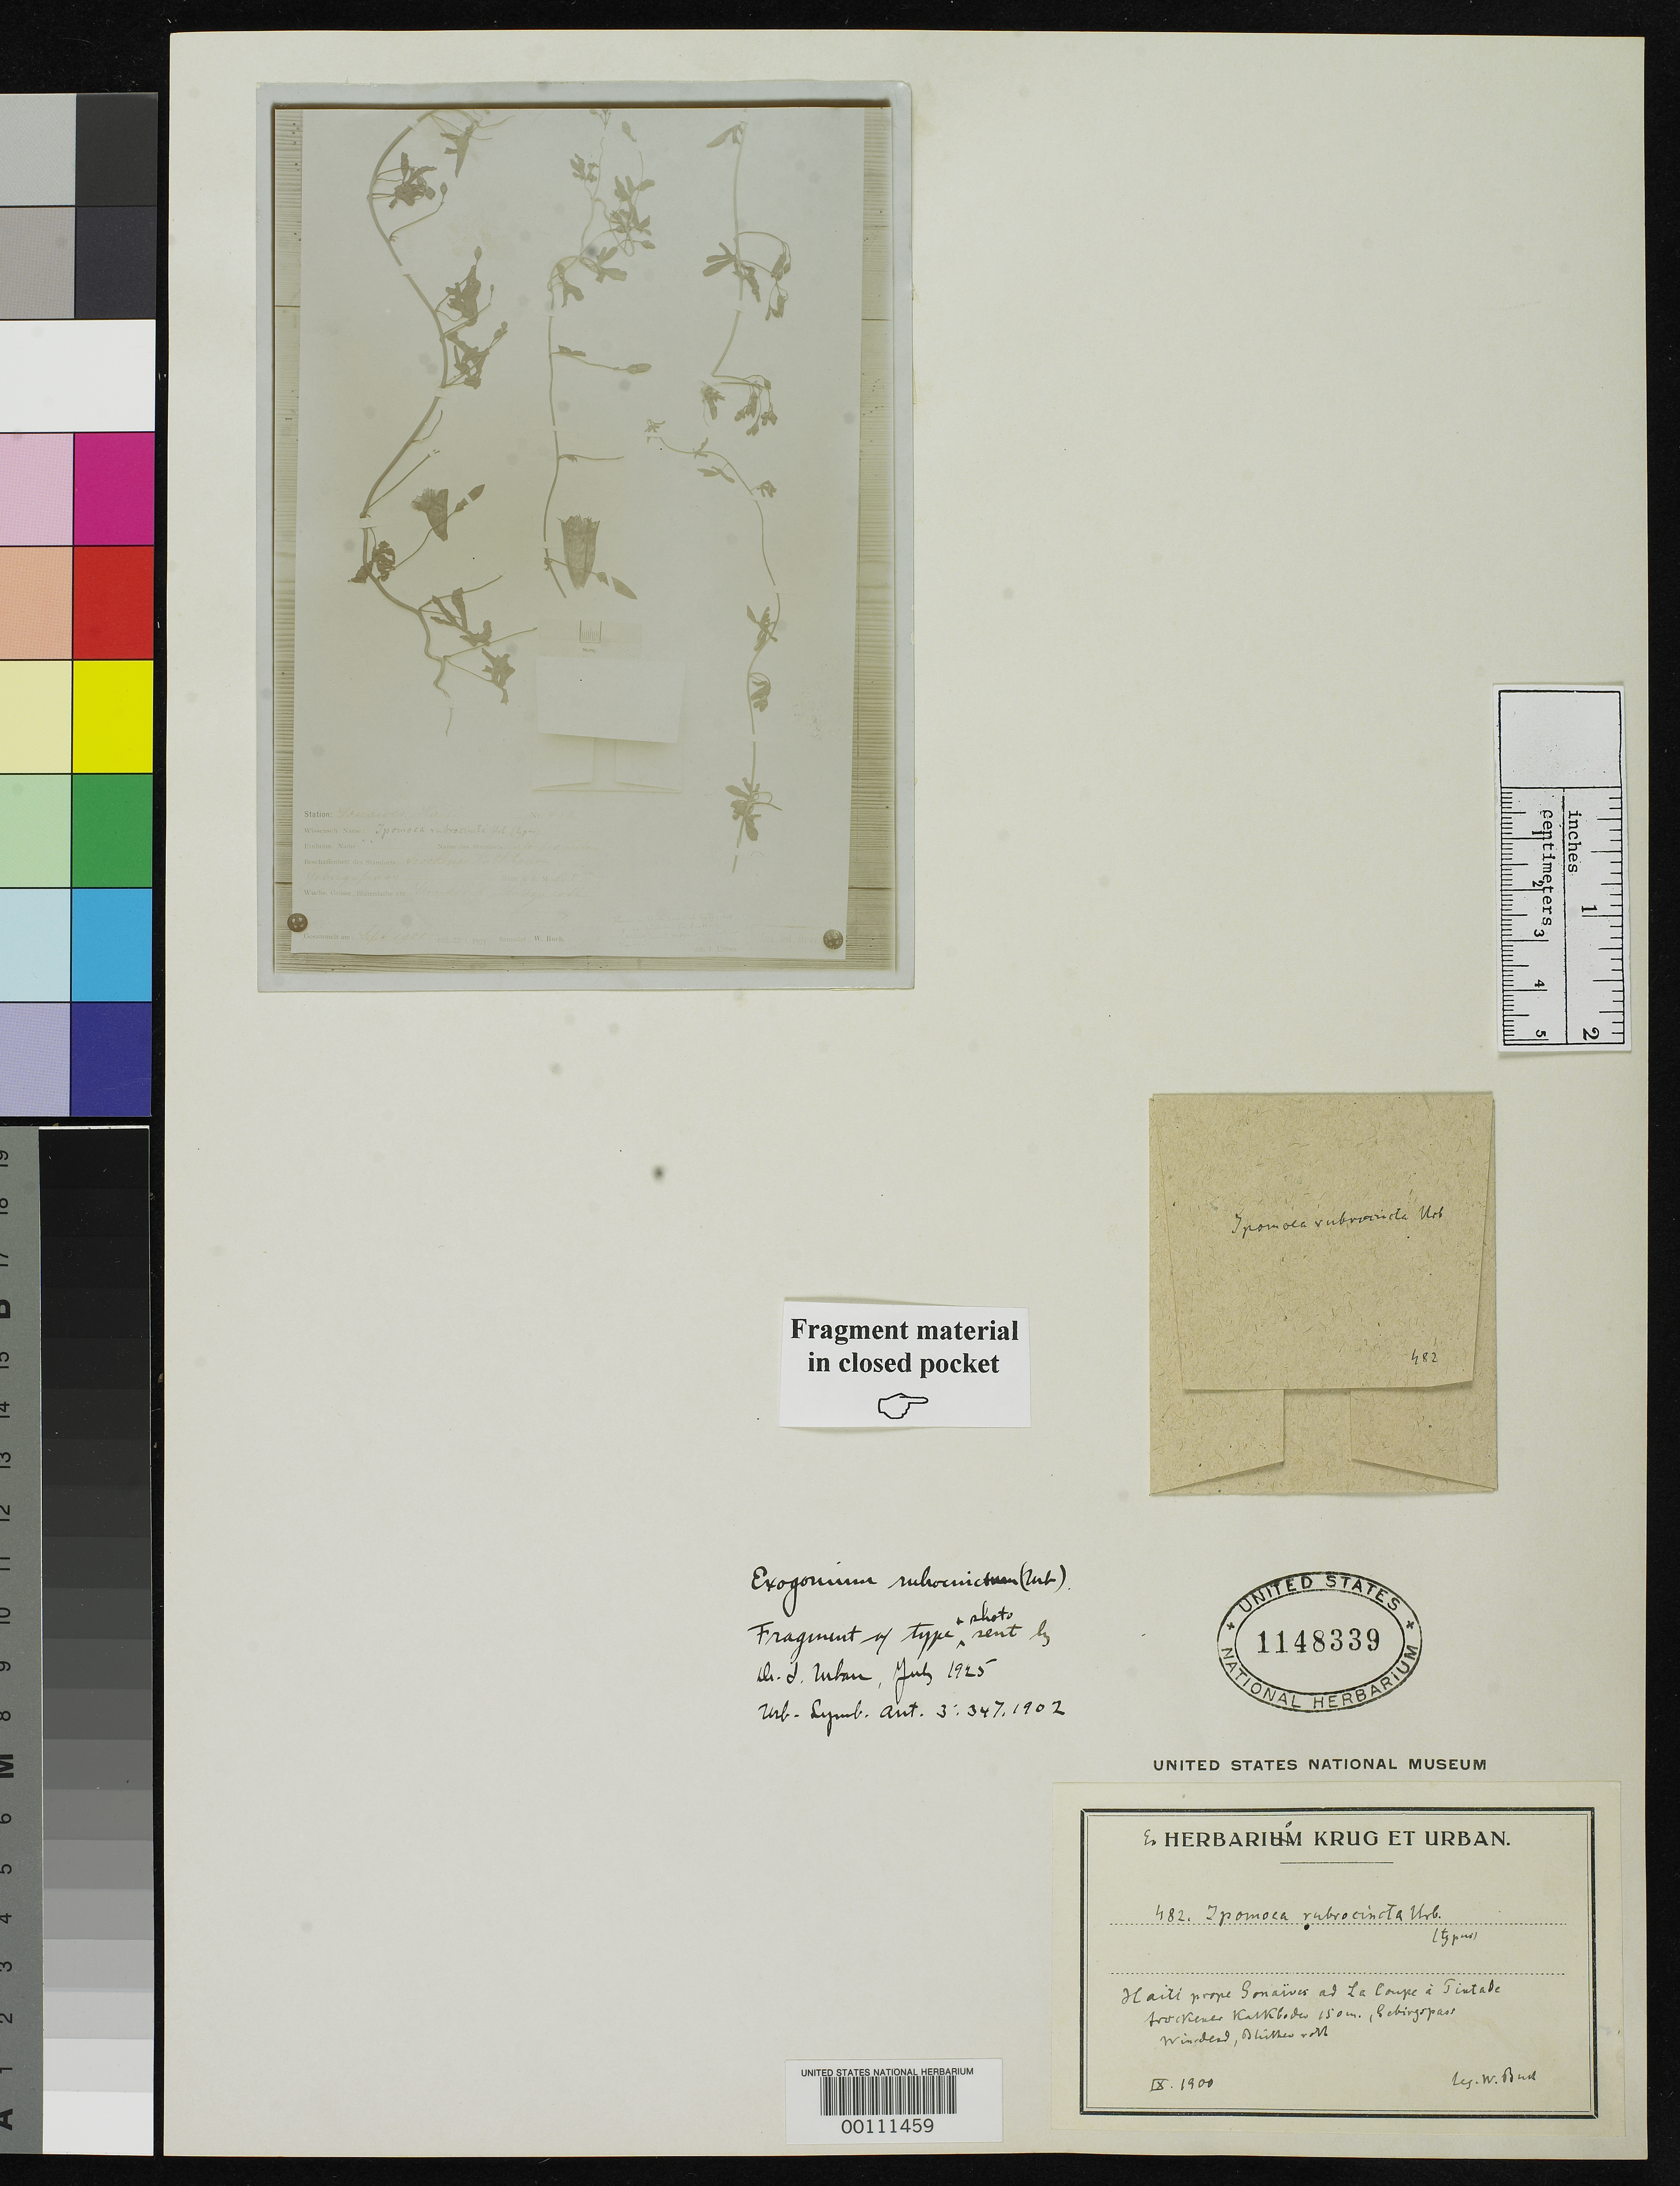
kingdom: Plantae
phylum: Tracheophyta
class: Magnoliopsida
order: Solanales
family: Convolvulaceae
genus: Ipomoea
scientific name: Ipomoea rubrocincta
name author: Urb.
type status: Type Fragment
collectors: W. Buch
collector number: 482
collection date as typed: Sep 1900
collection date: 1900-09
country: Haiti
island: Hispaniola Island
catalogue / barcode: US 1148339